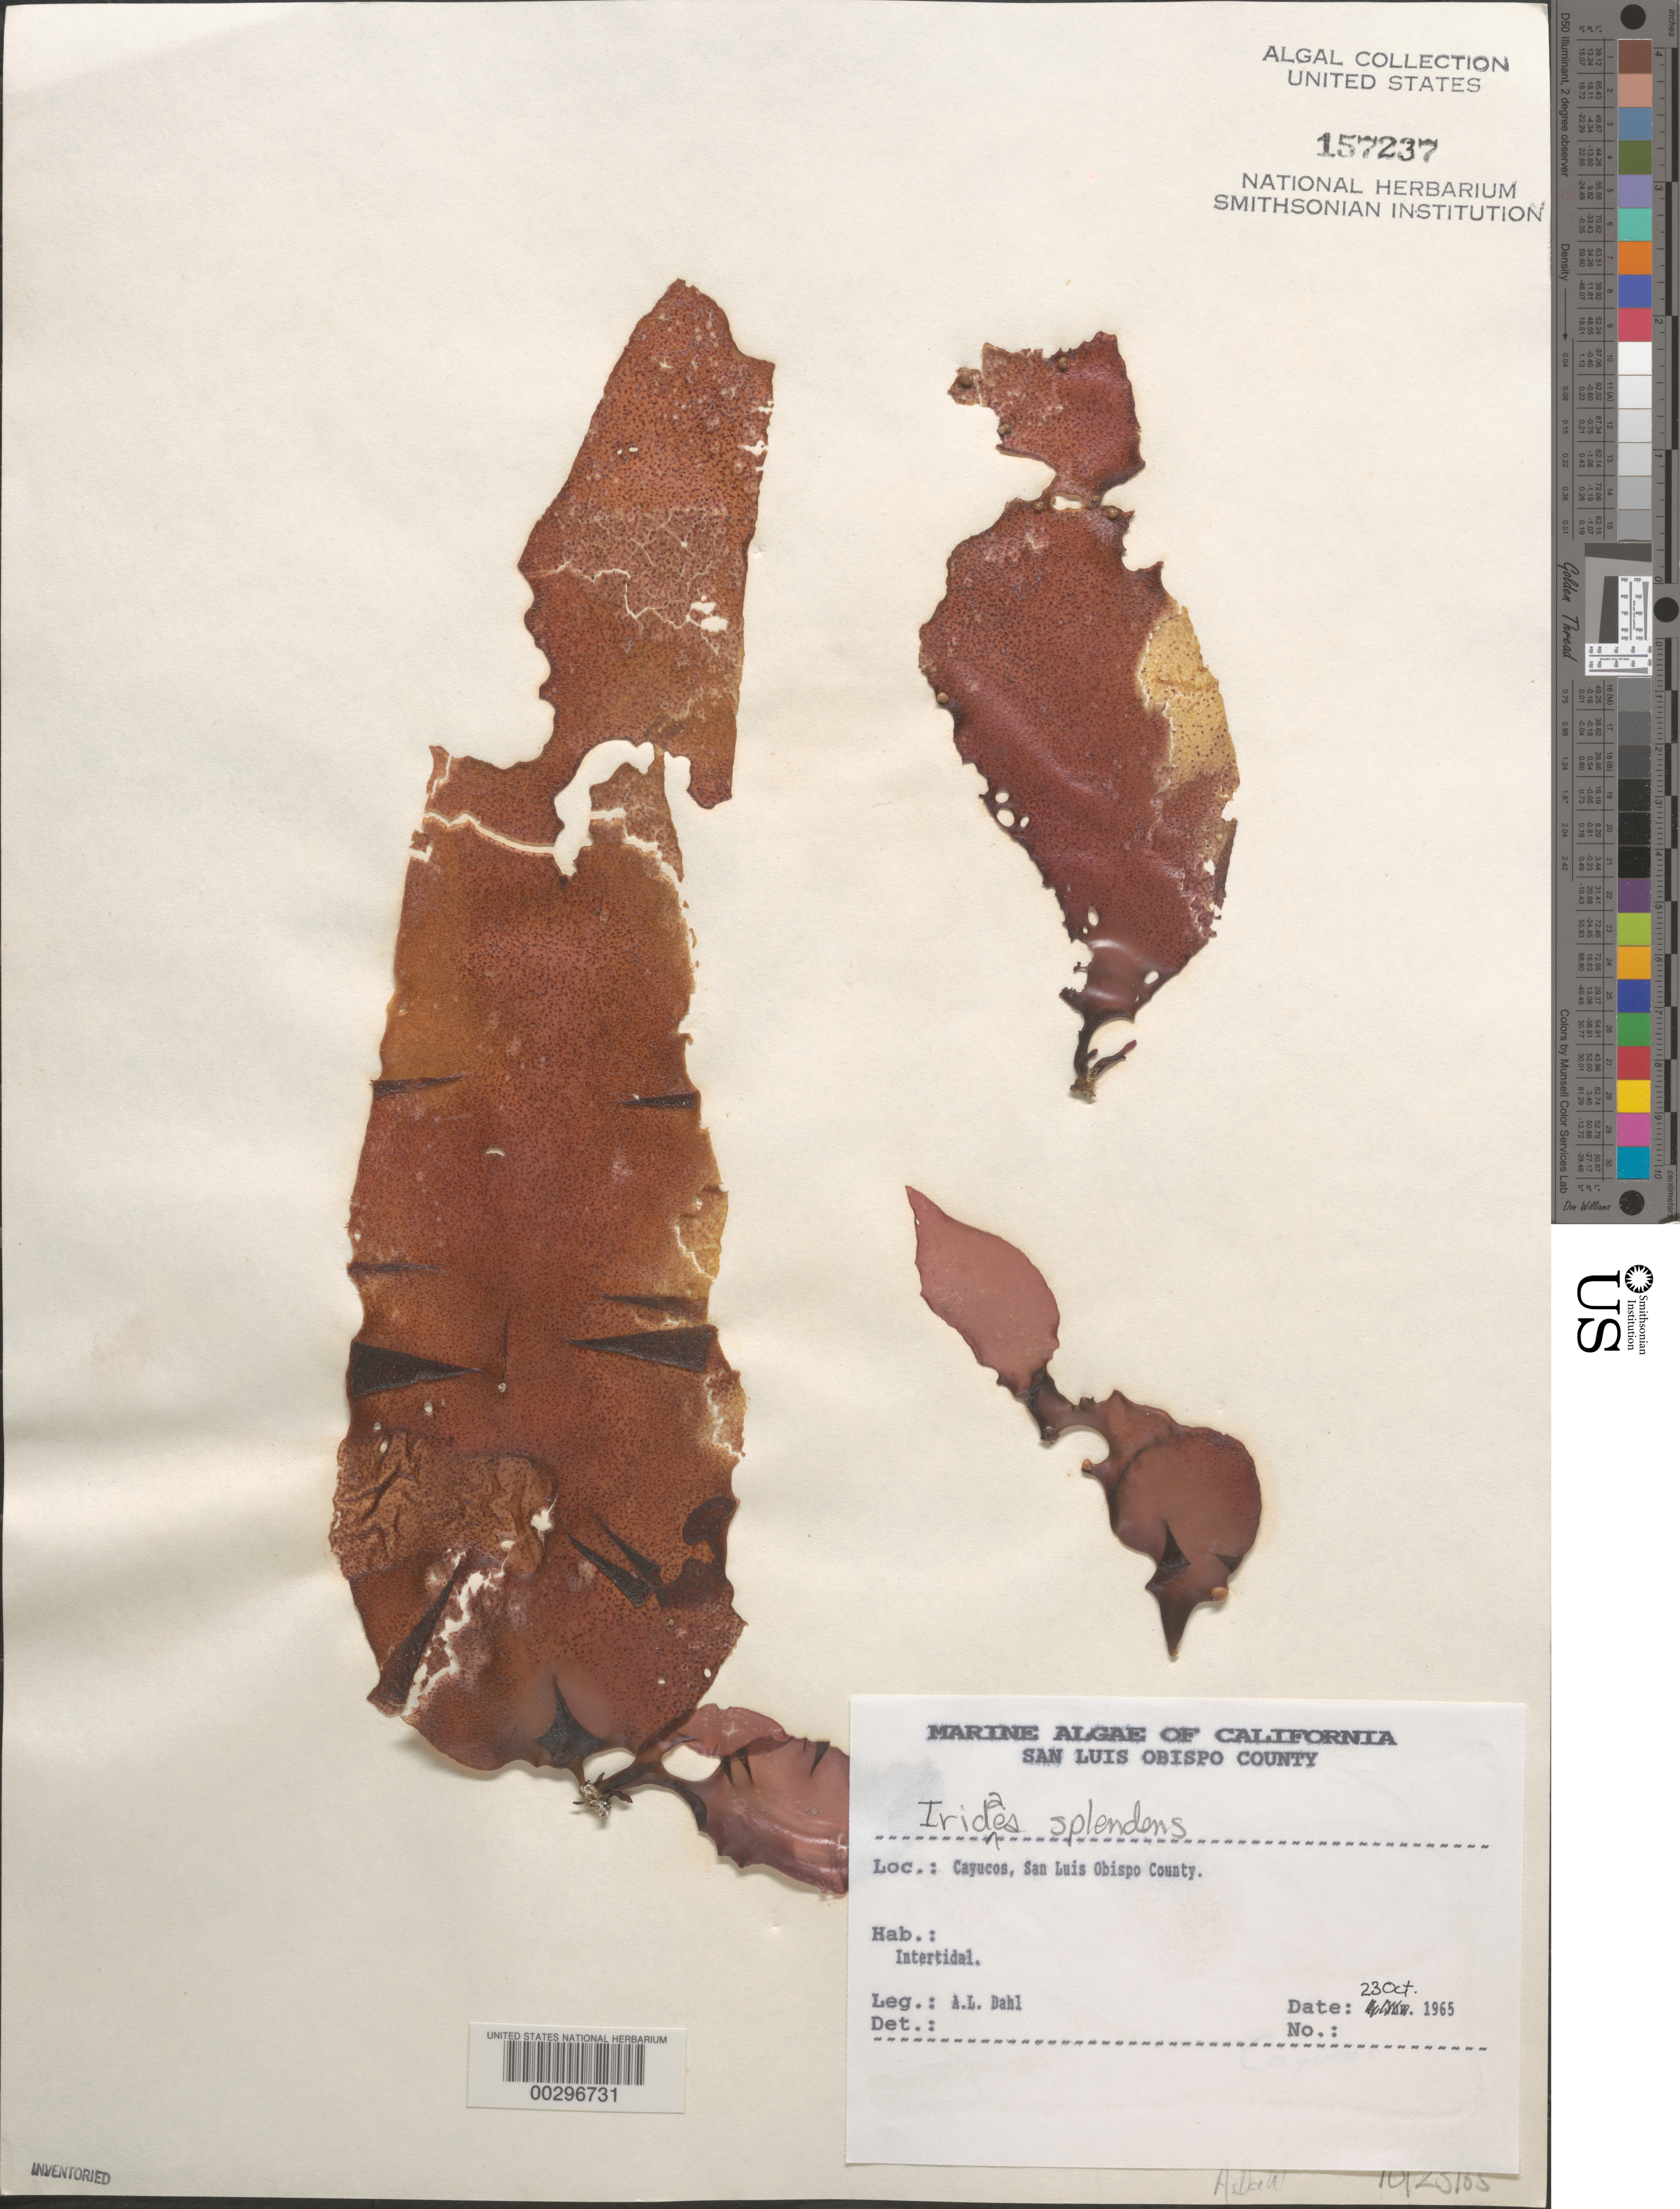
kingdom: Plantae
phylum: Rhodophyta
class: Florideophyceae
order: Gigartinales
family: Gigartinaceae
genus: Mazzaella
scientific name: Mazzaella splendens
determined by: Algae name updating Project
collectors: A. Dahl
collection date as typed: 23 Oct 1965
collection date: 1965-10-23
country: United States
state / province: California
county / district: San Luis Obispo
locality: Cayucos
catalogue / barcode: US 157237